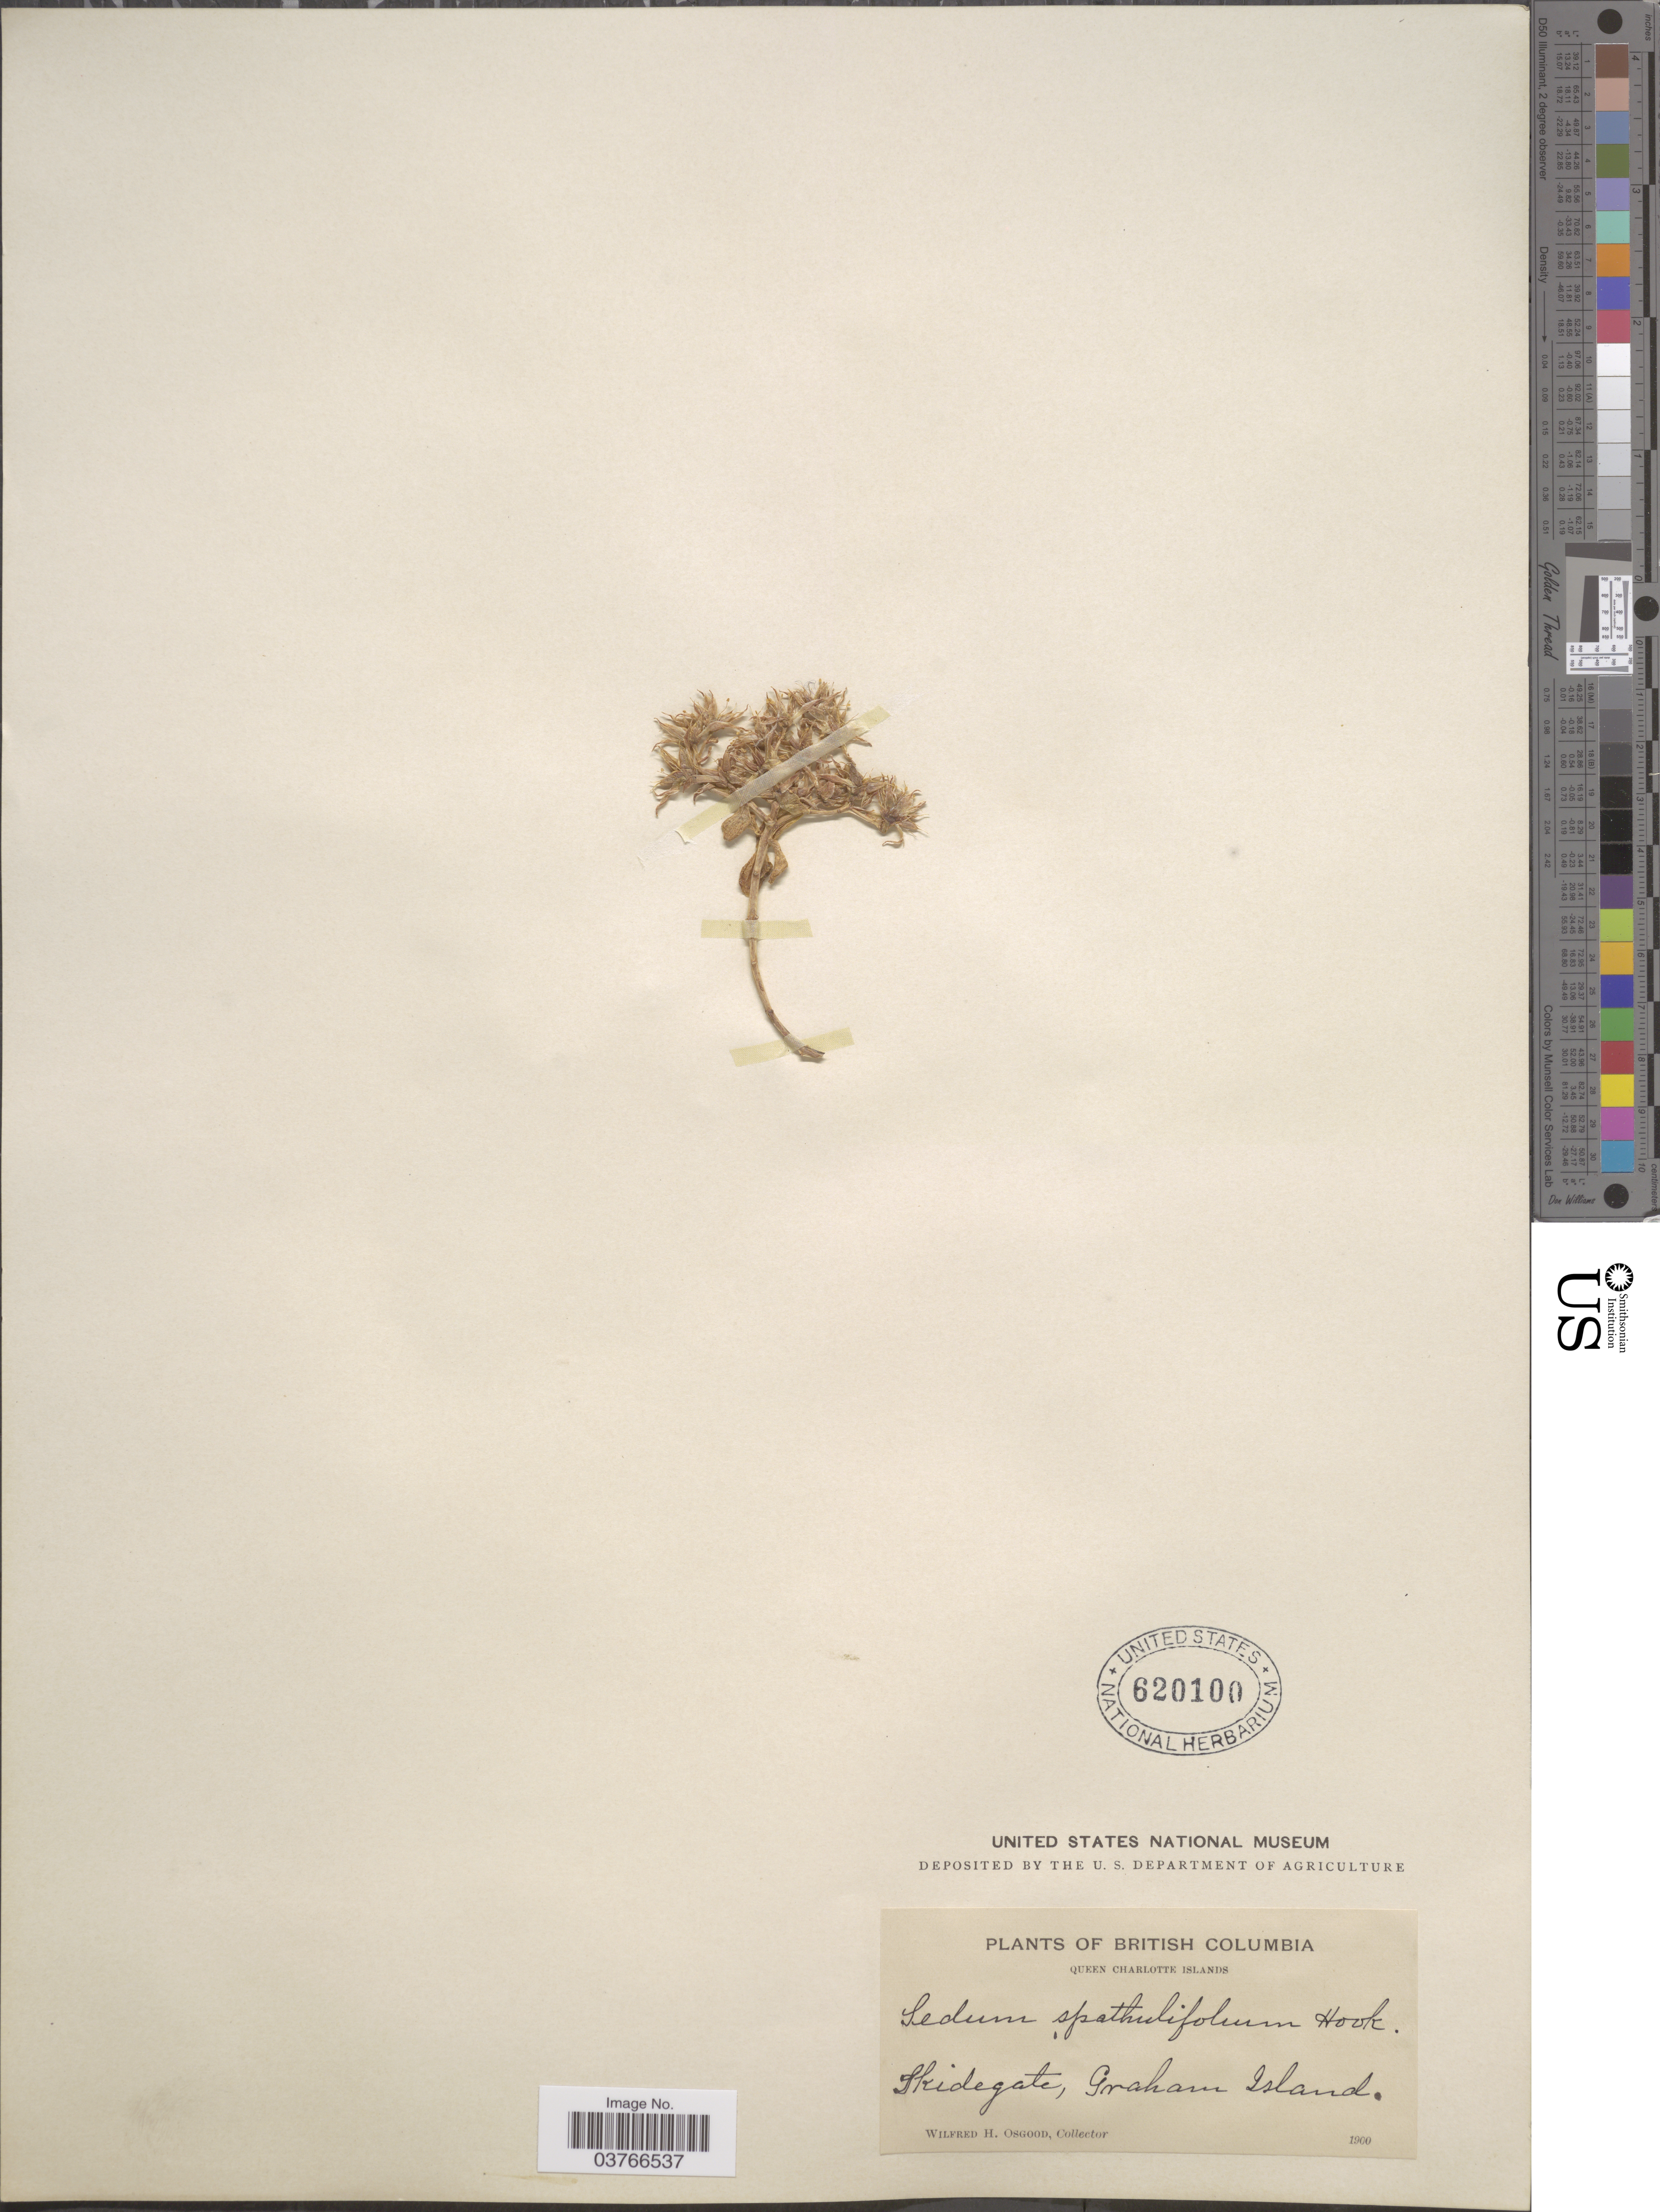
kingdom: Plantae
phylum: Tracheophyta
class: Magnoliopsida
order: Saxifragales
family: Crassulaceae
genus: Sedum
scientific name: Sedum spathulifolium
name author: Hook.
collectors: W. Osgood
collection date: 1900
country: Canada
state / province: British Columbia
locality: Queen Charlotte Islands. Skidegate, Graham Island.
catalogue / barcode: US 620100